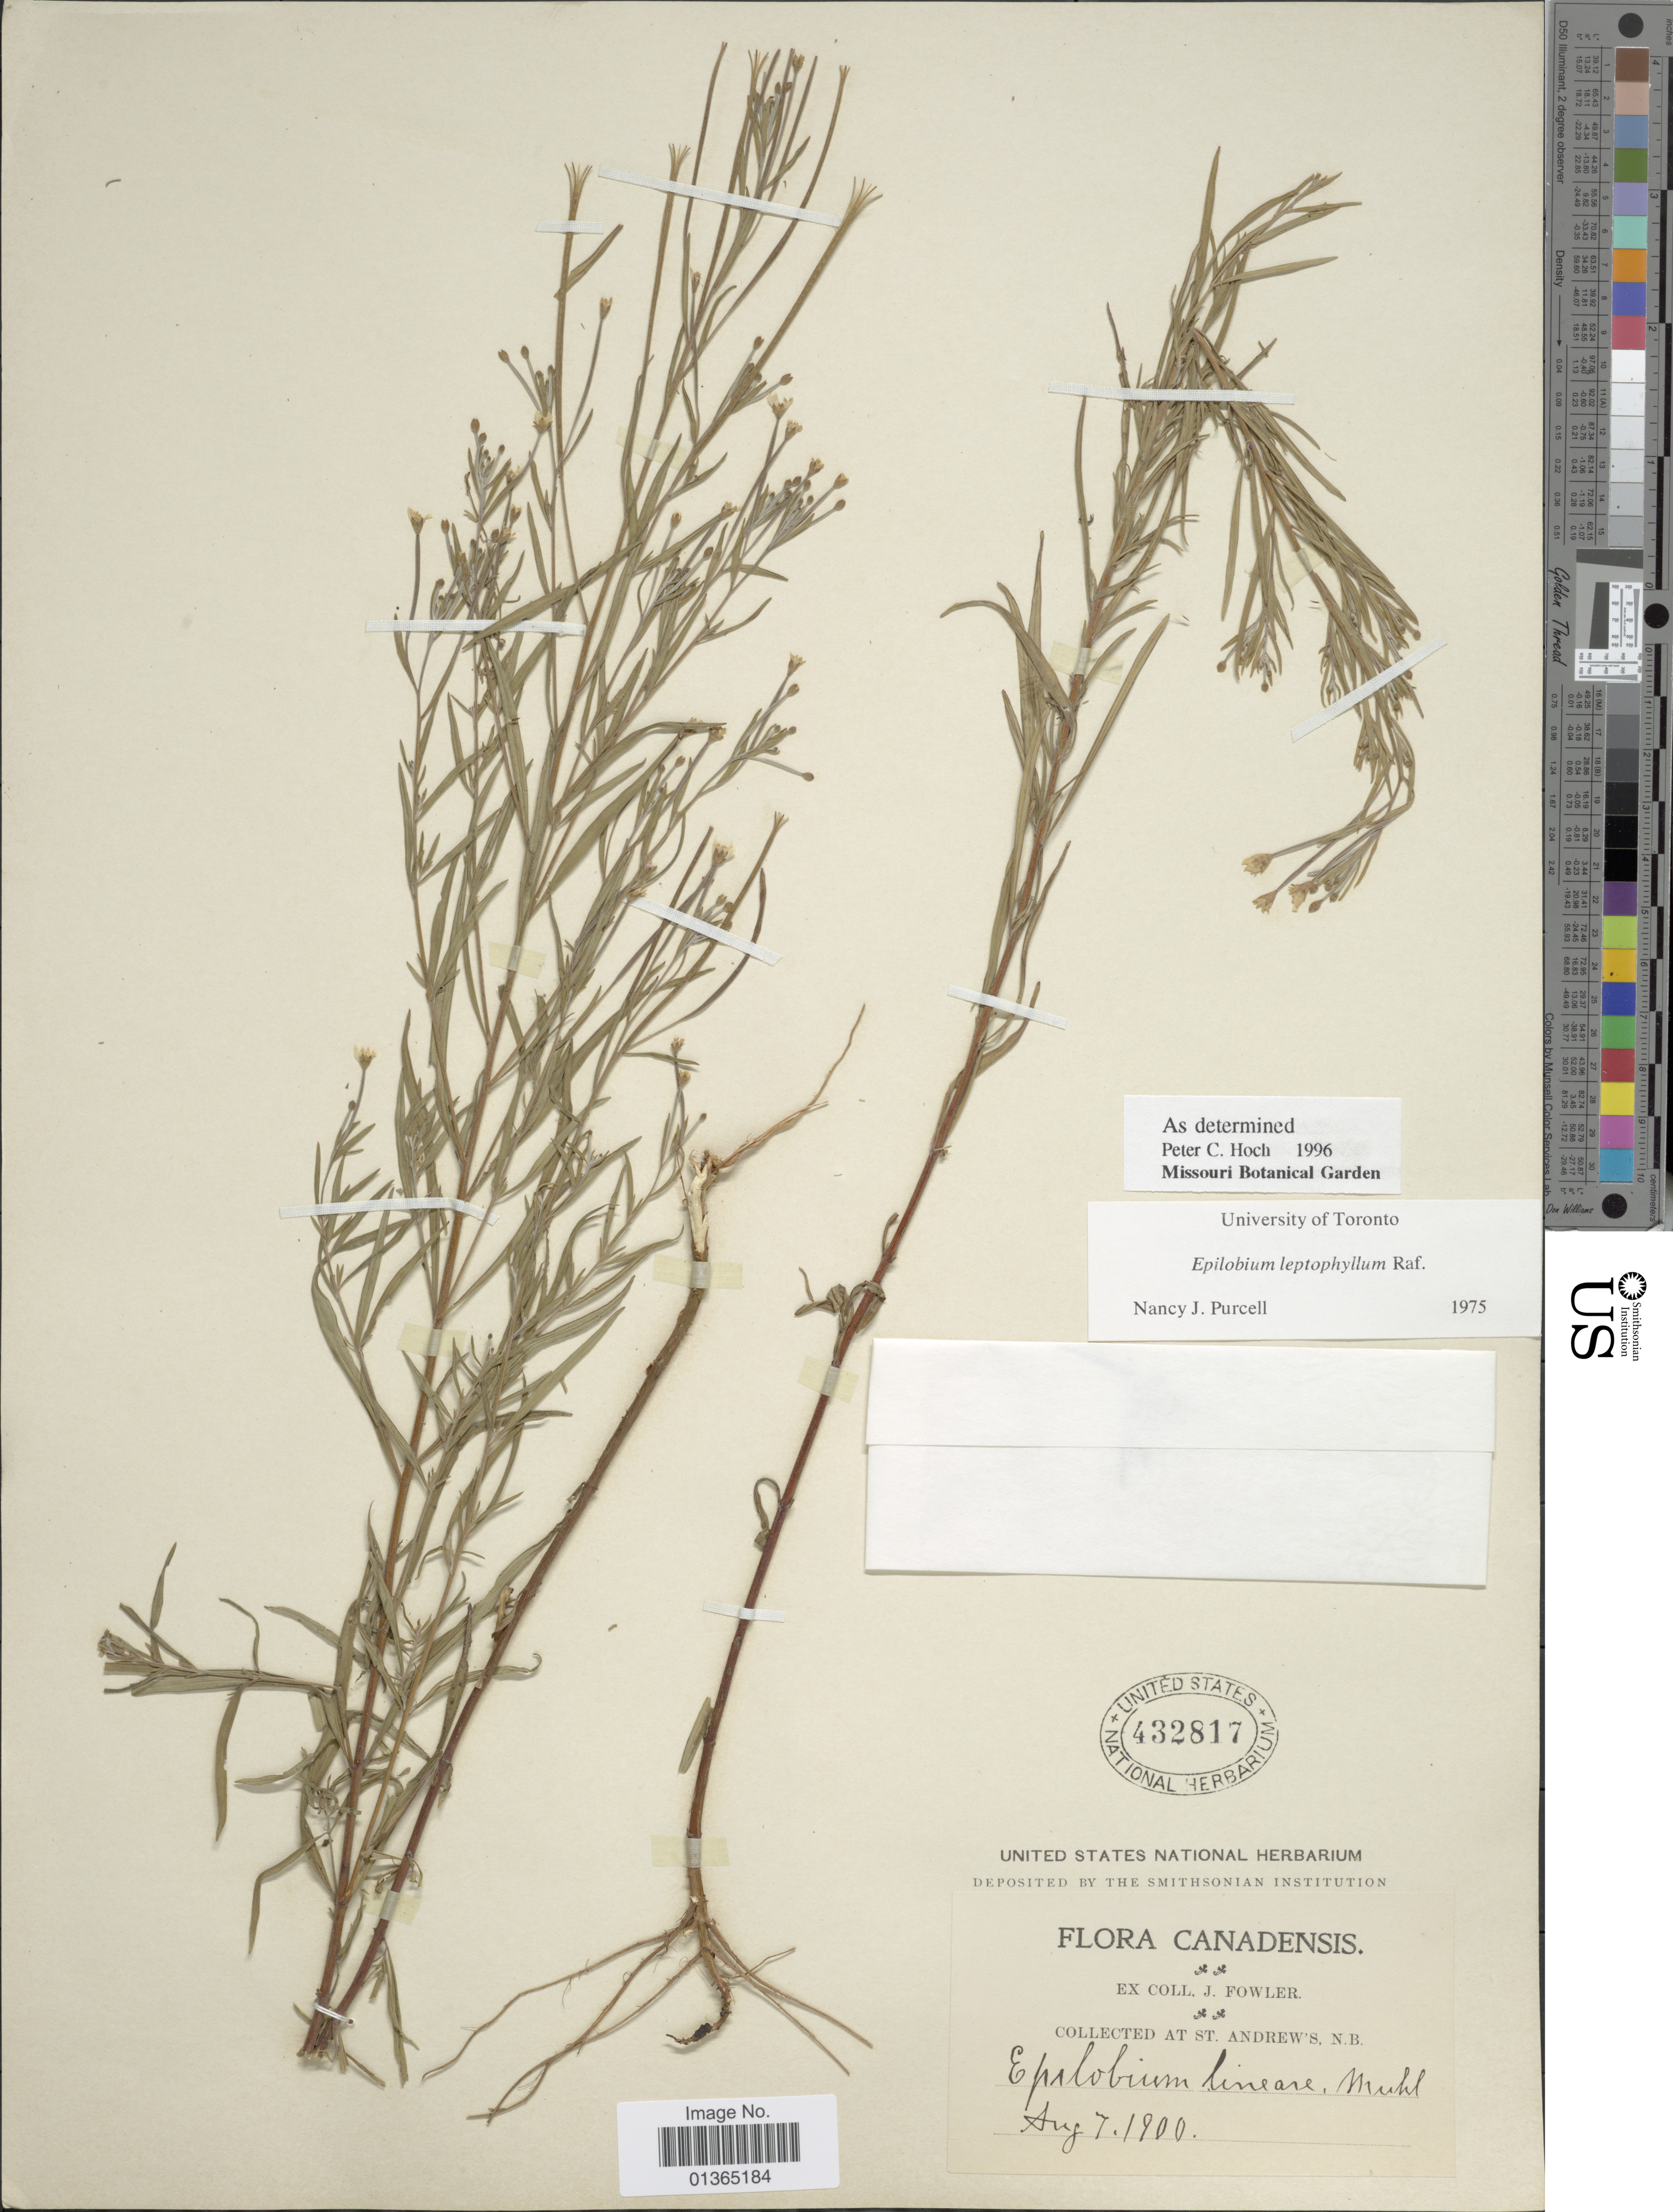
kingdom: Plantae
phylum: Tracheophyta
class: Magnoliopsida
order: Myrtales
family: Onagraceae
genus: Epilobium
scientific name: Epilobium leptophyllum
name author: Raf.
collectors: J. P. Fowler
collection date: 1900-08-07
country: Canada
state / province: New Brunswick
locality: St. Andrew's.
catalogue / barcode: US 432817